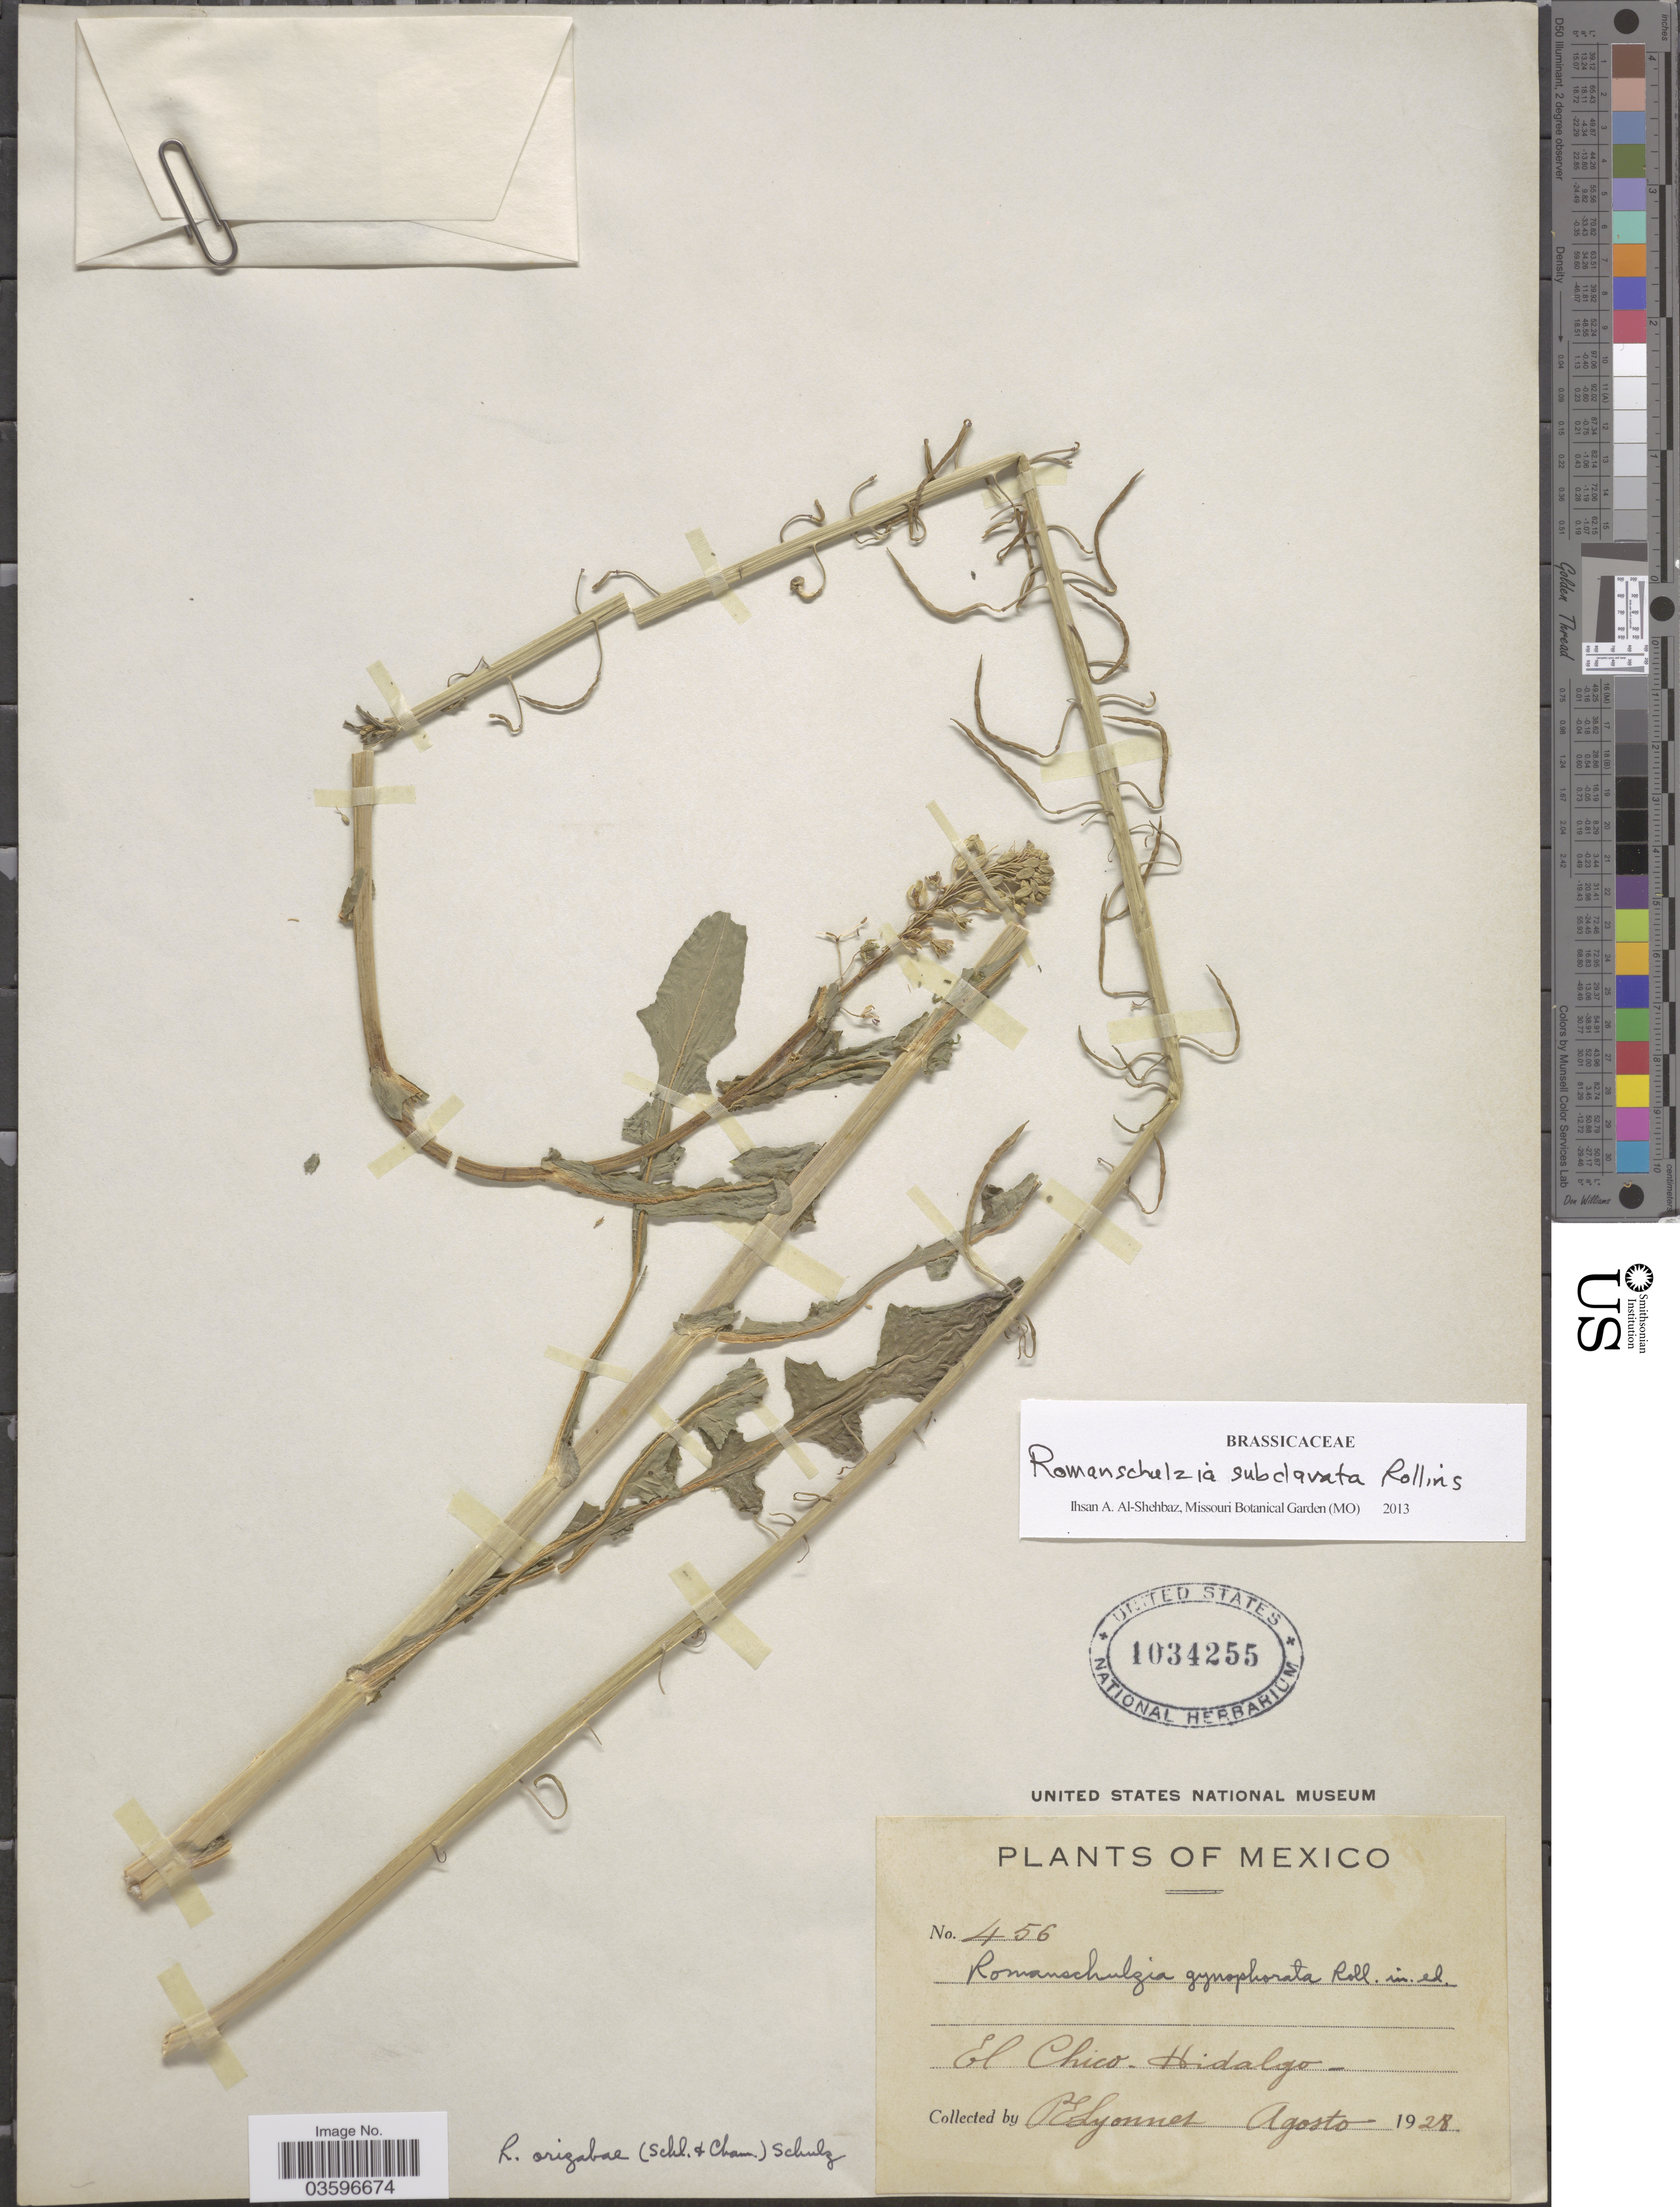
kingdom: Plantae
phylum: Tracheophyta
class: Magnoliopsida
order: Brassicales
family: Brassicaceae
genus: Romanschulzia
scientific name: Romanschulzia subclavata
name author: Rollins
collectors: P. Lyonnet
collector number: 456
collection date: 1928-08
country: Mexico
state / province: Hidalgo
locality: El Chico.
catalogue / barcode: US 1034255